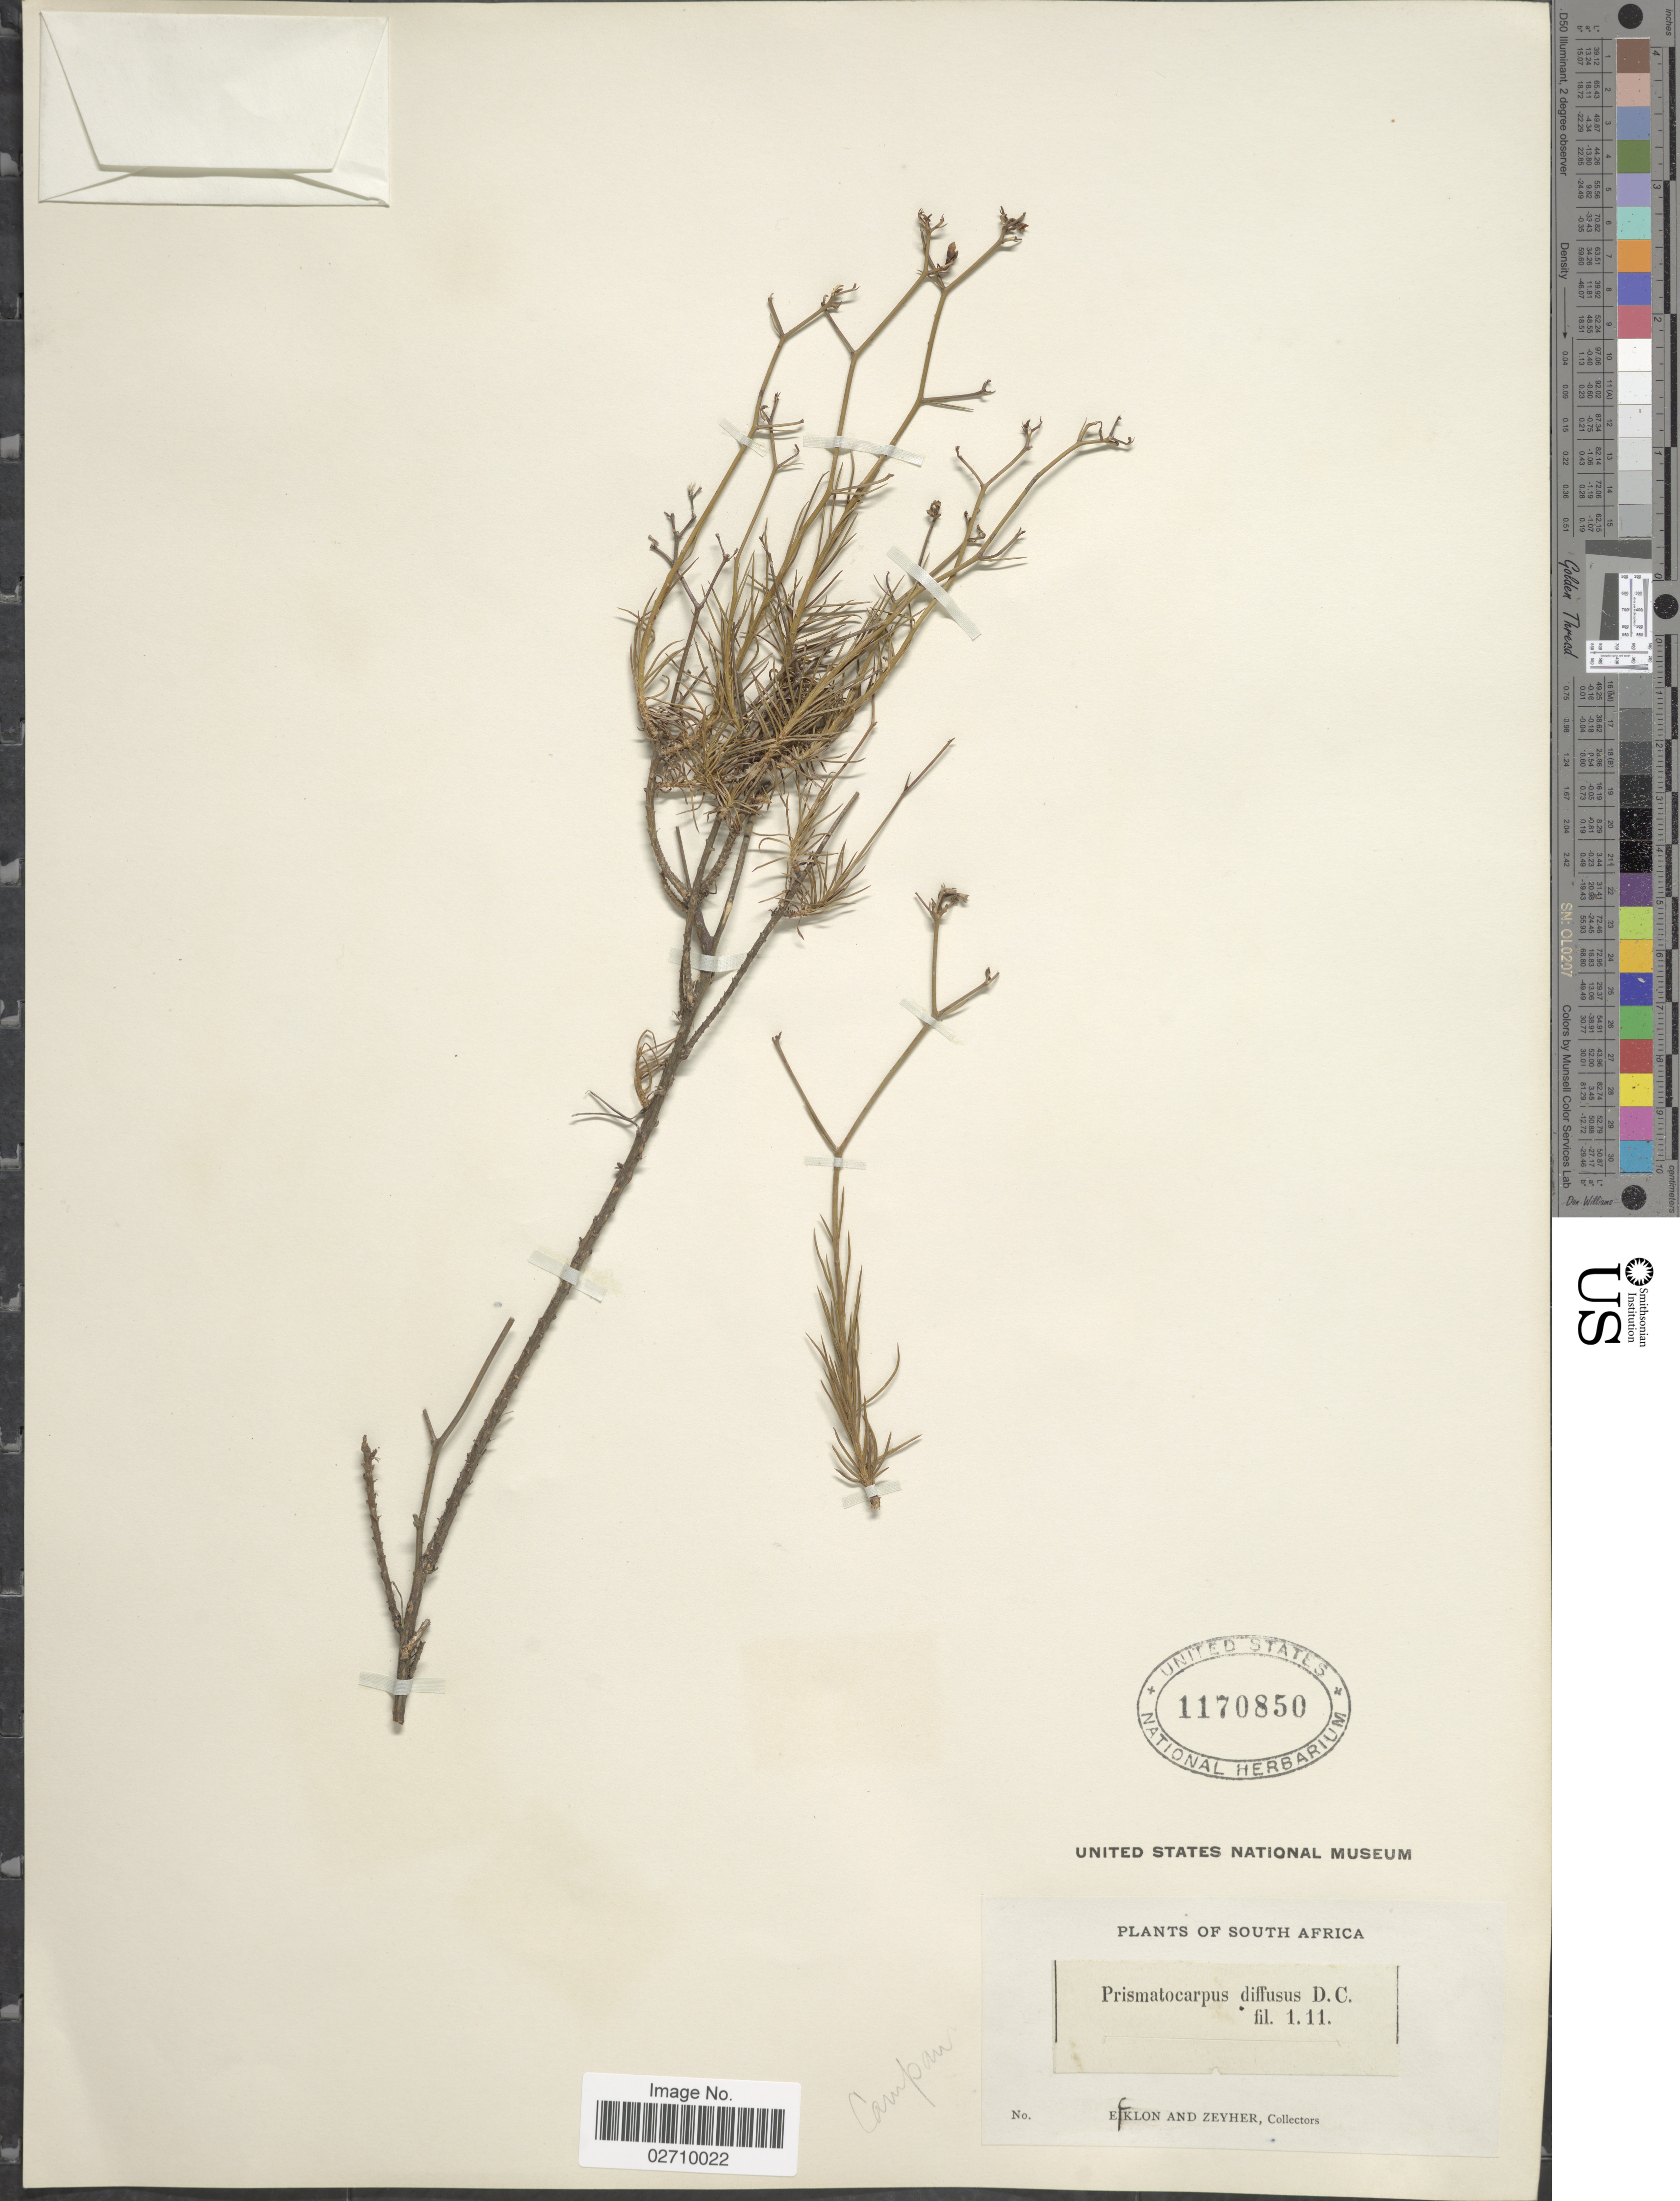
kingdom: Plantae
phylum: Tracheophyta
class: Magnoliopsida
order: Asterales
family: Campanulaceae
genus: Prismatocarpus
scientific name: Prismatocarpus diffusus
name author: (L. f.) A. DC.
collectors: -. Ecklon & -. Zeyher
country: South Africa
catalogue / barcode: US 1170850